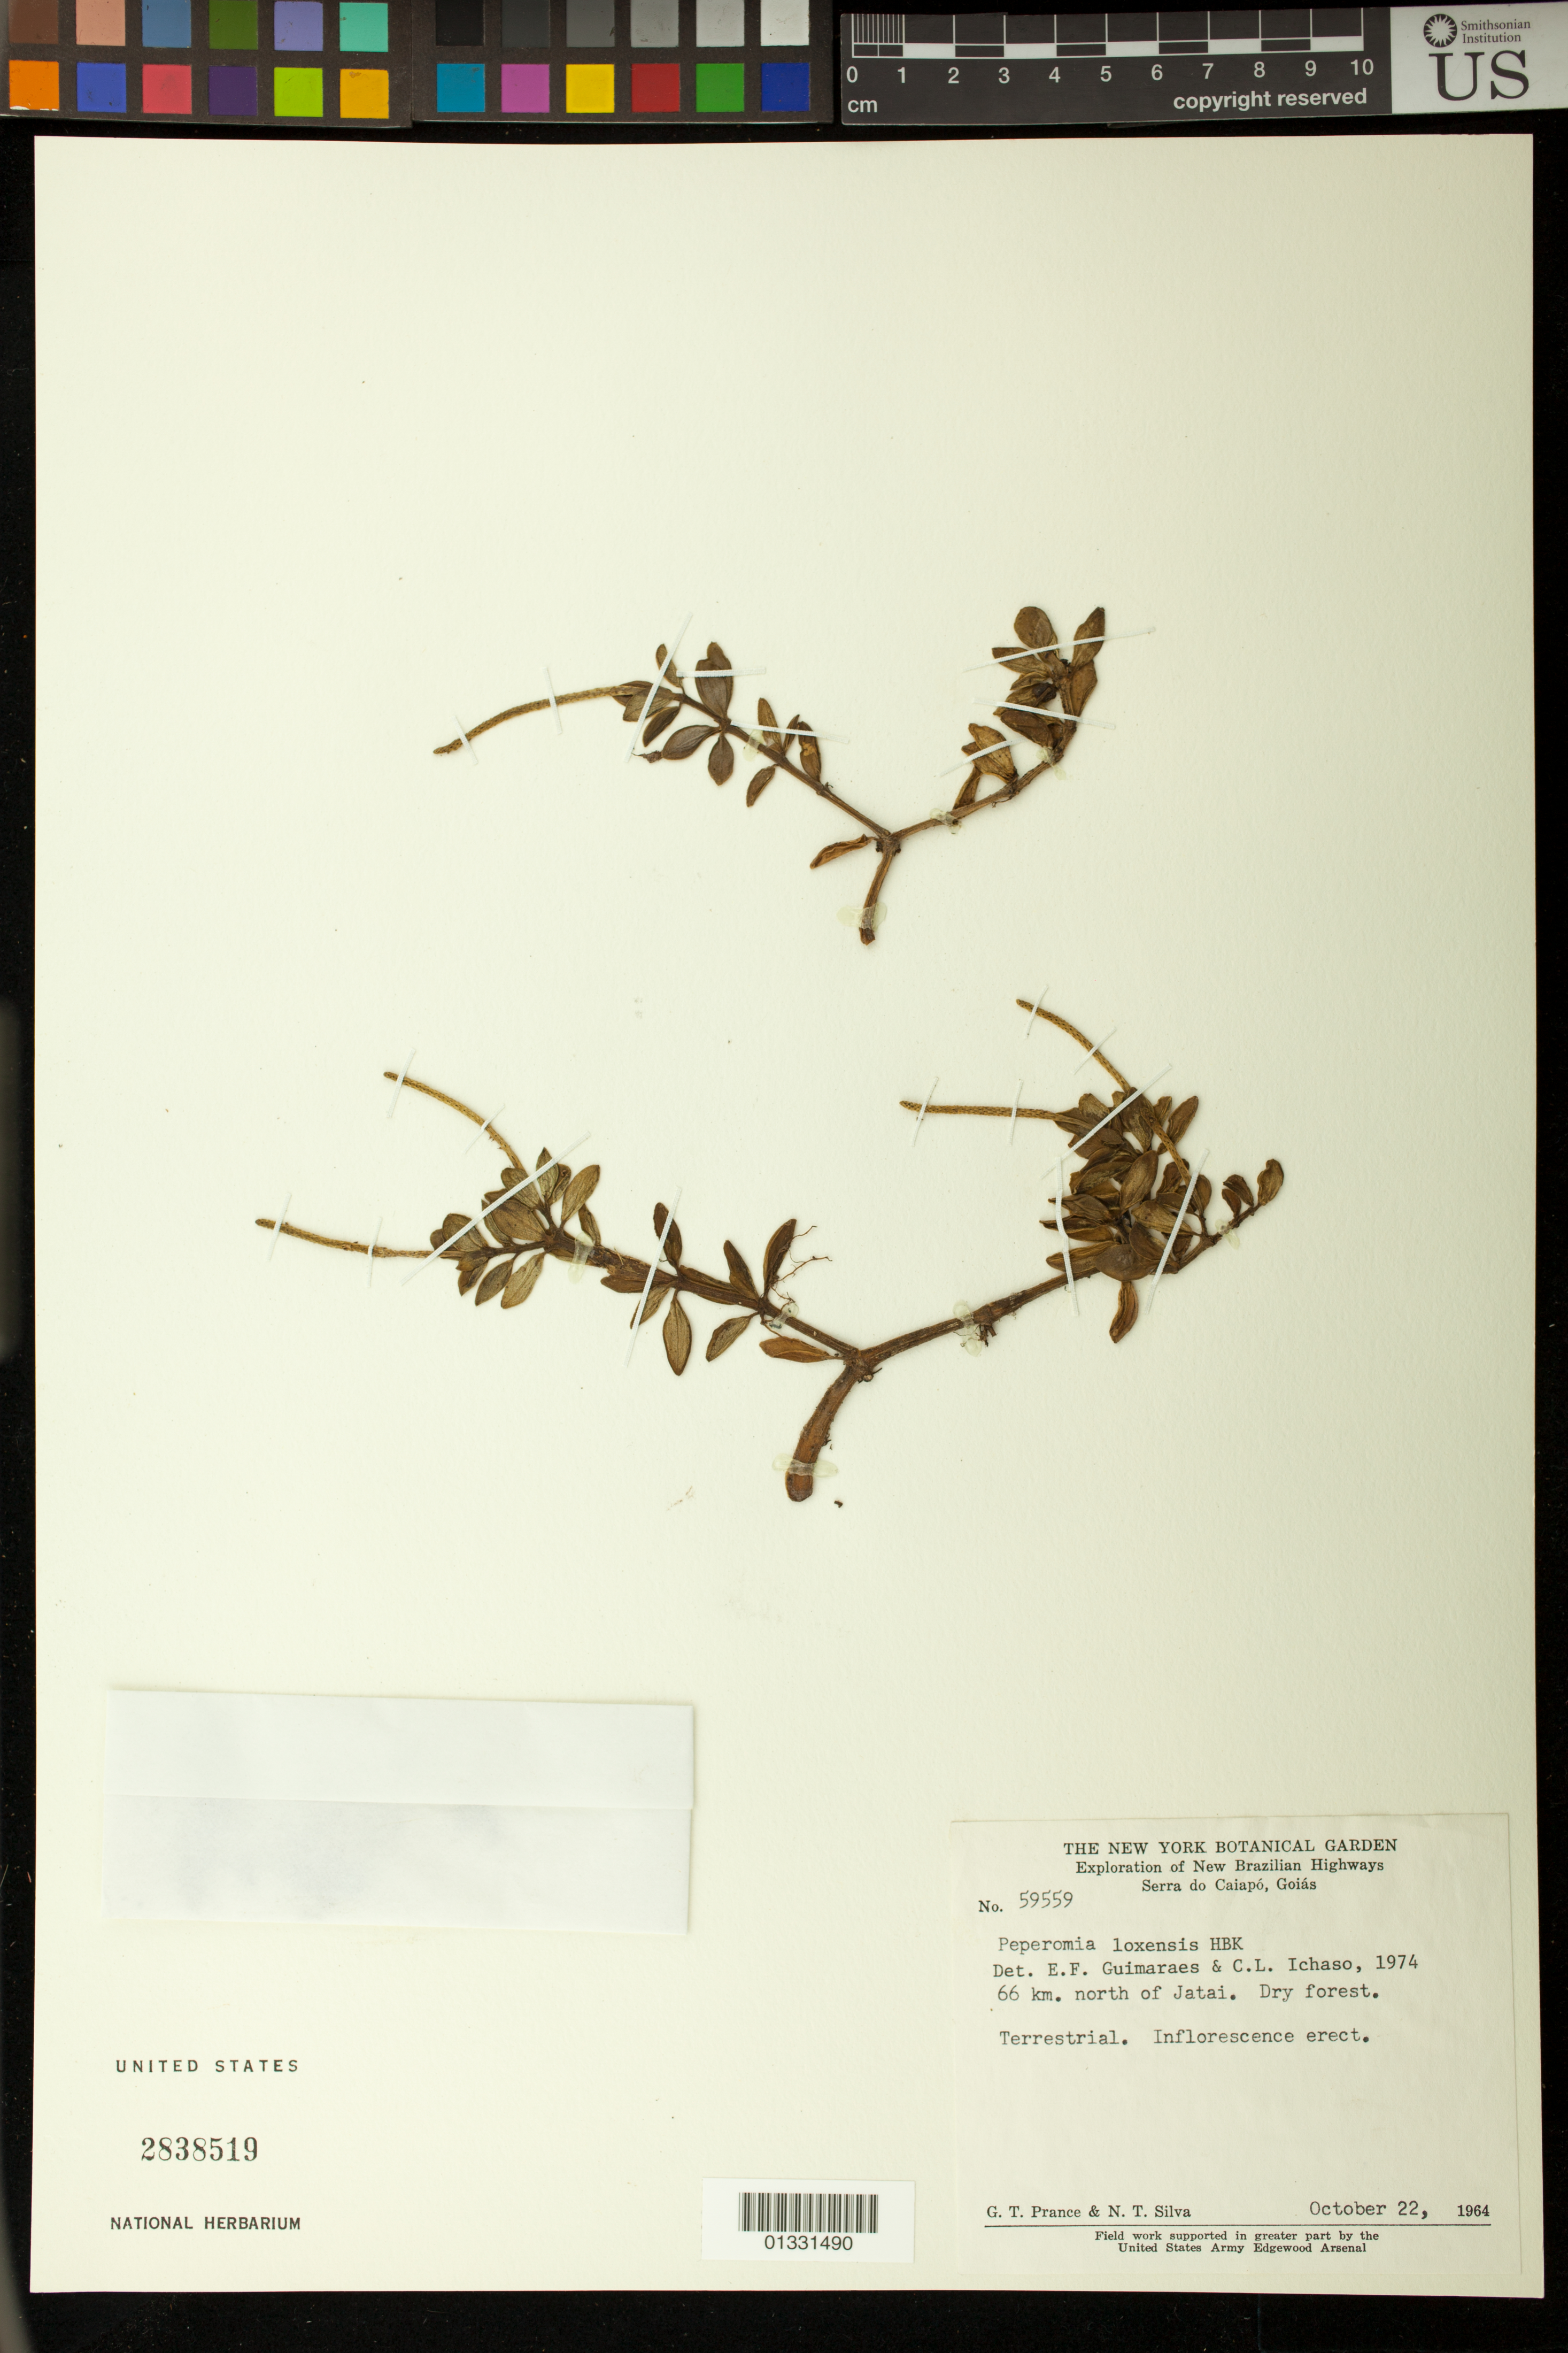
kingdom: Plantae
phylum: Tracheophyta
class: Magnoliopsida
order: Piperales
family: Piperaceae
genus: Peperomia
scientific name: Peperomia loxensis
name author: Kunth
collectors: G. T. Prance & N. Silva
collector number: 59559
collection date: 1964-10-22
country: Brazil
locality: Serra do Caiapó. 66 km north of Jatai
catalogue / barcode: US 2838519